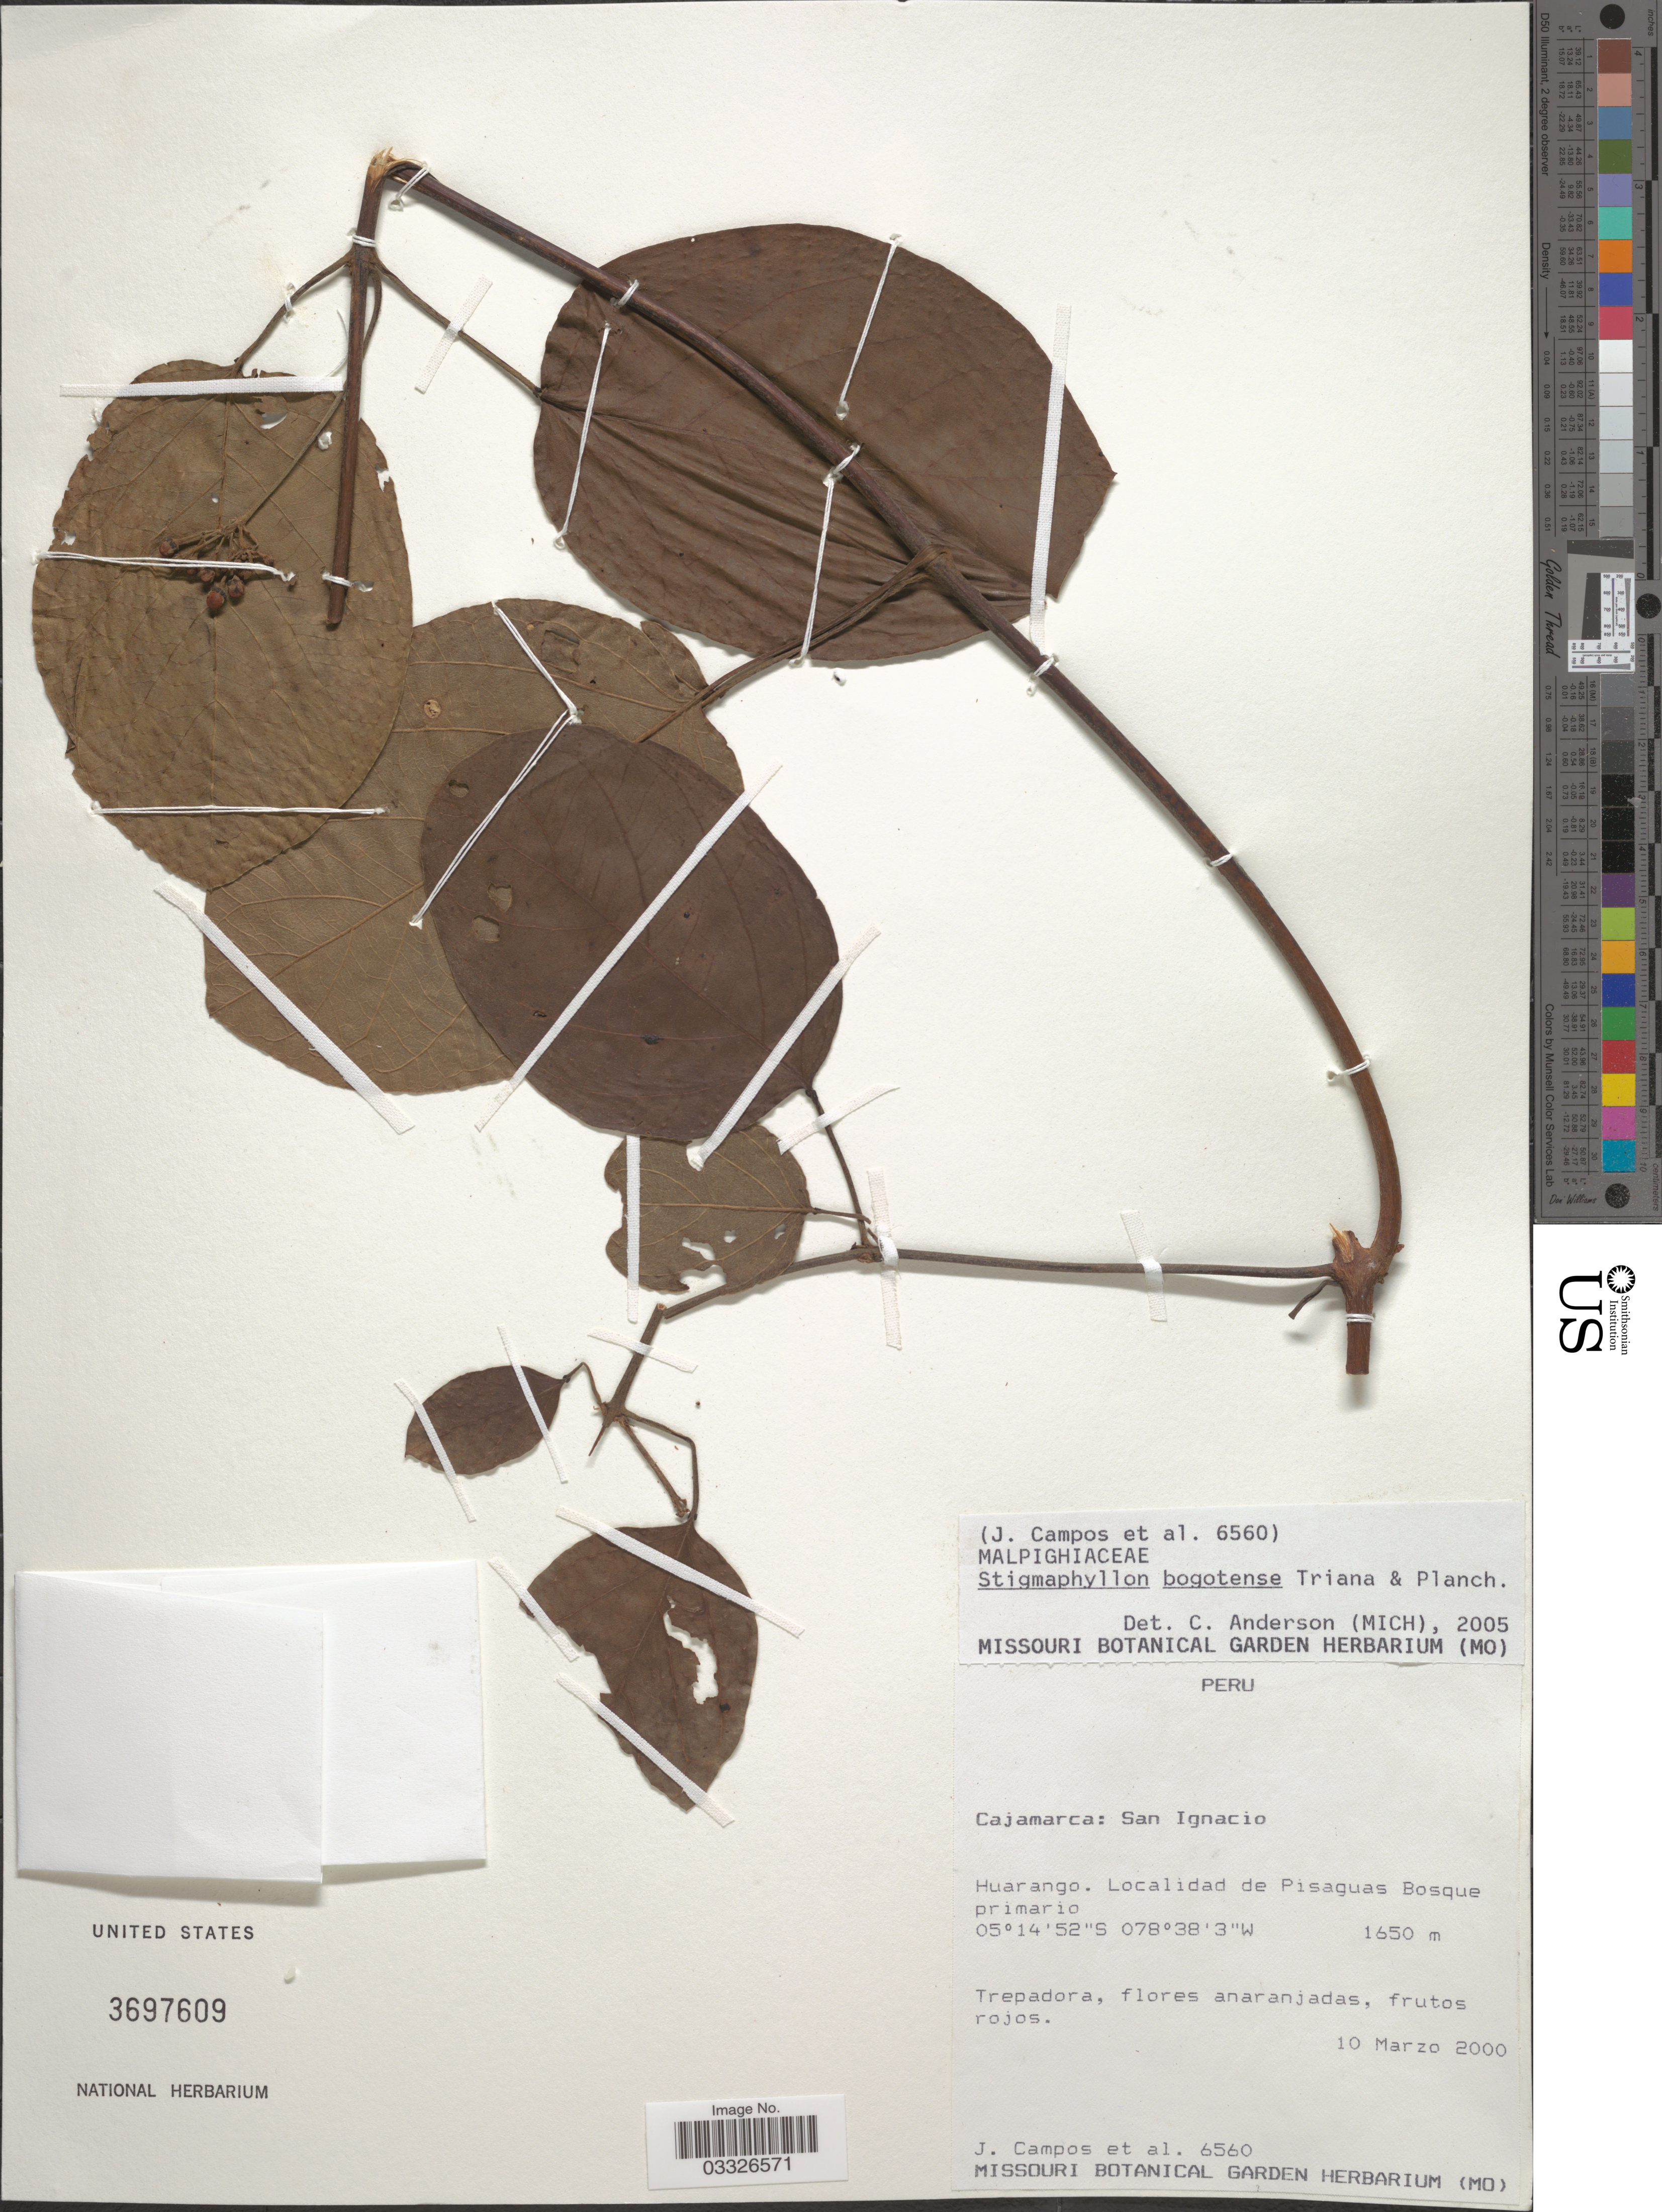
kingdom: Plantae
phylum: Tracheophyta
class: Magnoliopsida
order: Malpighiales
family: Malpighiaceae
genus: Stigmaphyllon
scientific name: Stigmaphyllon bogotense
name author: Triana & Planch.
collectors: J. Campos & et al.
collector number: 6560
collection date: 2000-03-10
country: Peru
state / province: Cajamarca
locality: San Ignacio. Huarango. Localidad de Pisaguas Bosque primario.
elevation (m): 1650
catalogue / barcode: US 3697609